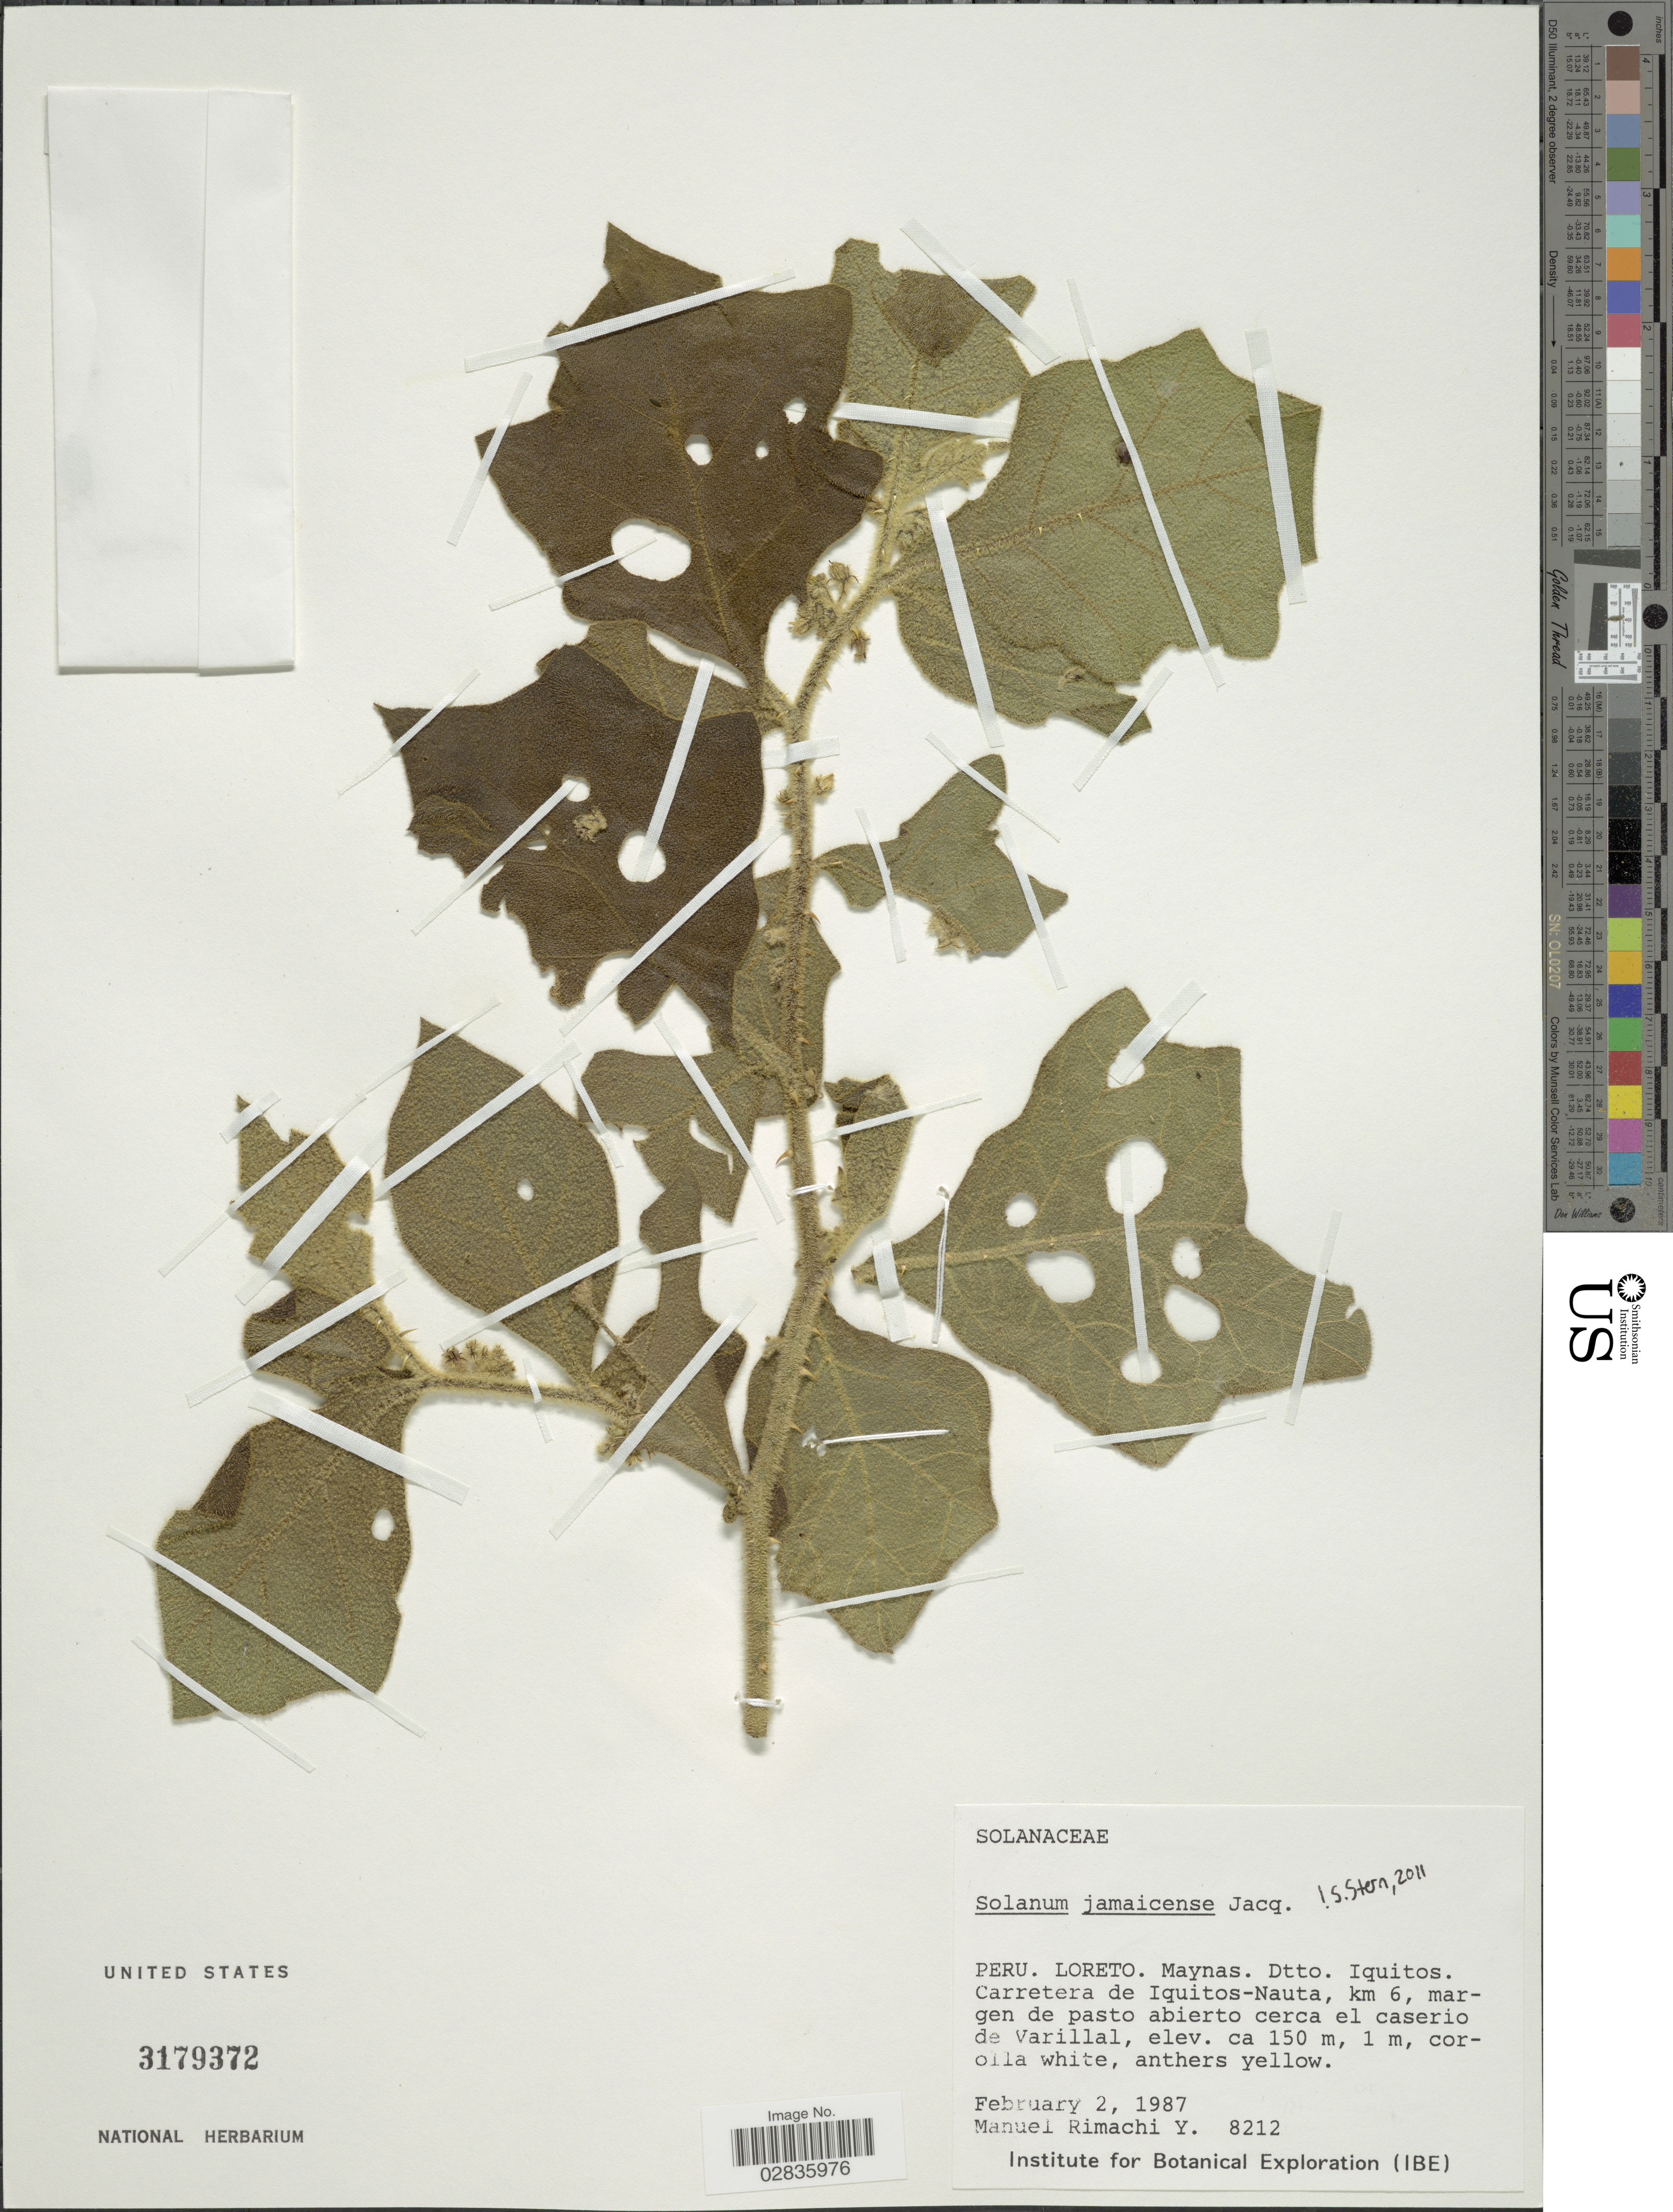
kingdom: Plantae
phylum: Tracheophyta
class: Magnoliopsida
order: Solanales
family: Solanaceae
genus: Solanum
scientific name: Solanum jamaicense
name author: Mill.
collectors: M. Rimachi Y.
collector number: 8212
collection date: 1987-02-02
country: Peru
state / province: Loreto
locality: Maynas. Dtto. Iquitos. Carretera de Iquitos-Nauta, km 6, margen de pasto abierto cerca el caserio de Varillal.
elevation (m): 150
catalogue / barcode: US 3179372